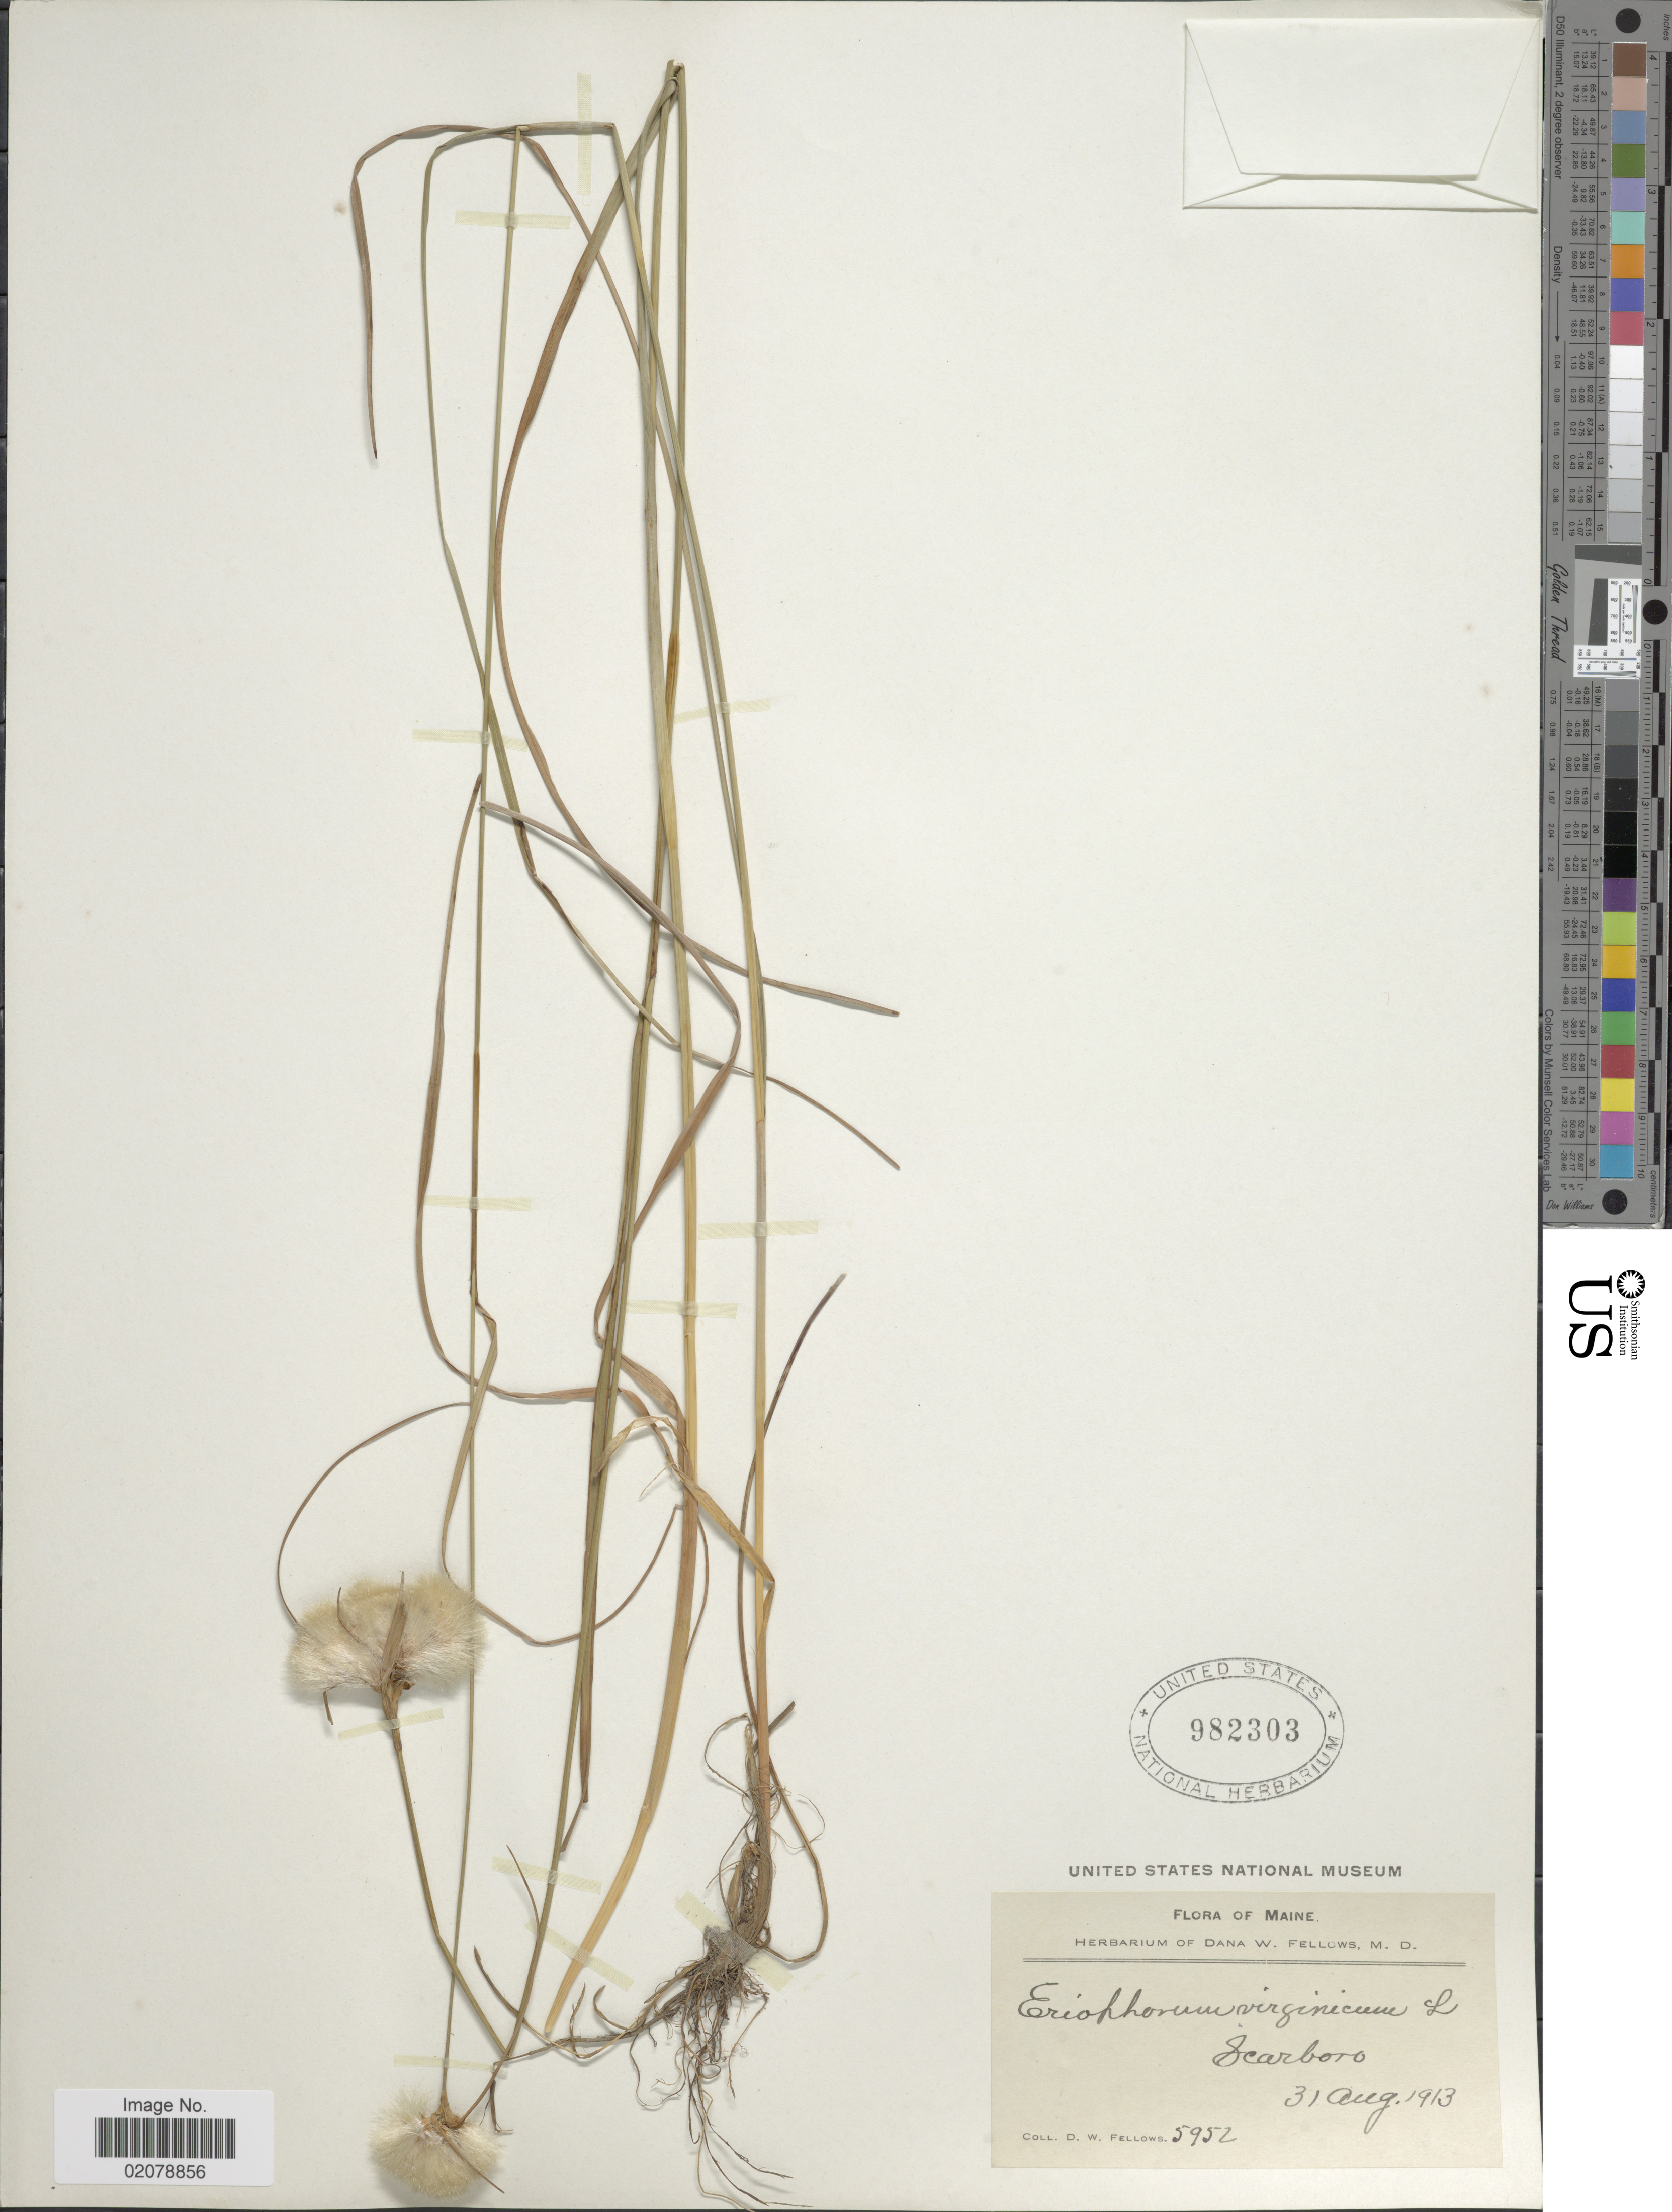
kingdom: Plantae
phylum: Tracheophyta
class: Liliopsida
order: Poales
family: Cyperaceae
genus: Eriophorum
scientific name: Eriophorum virginicum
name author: L.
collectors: D. W. Fellows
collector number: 5952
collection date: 1913-08-31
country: United States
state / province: Maine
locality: Scarboro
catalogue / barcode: US 982303